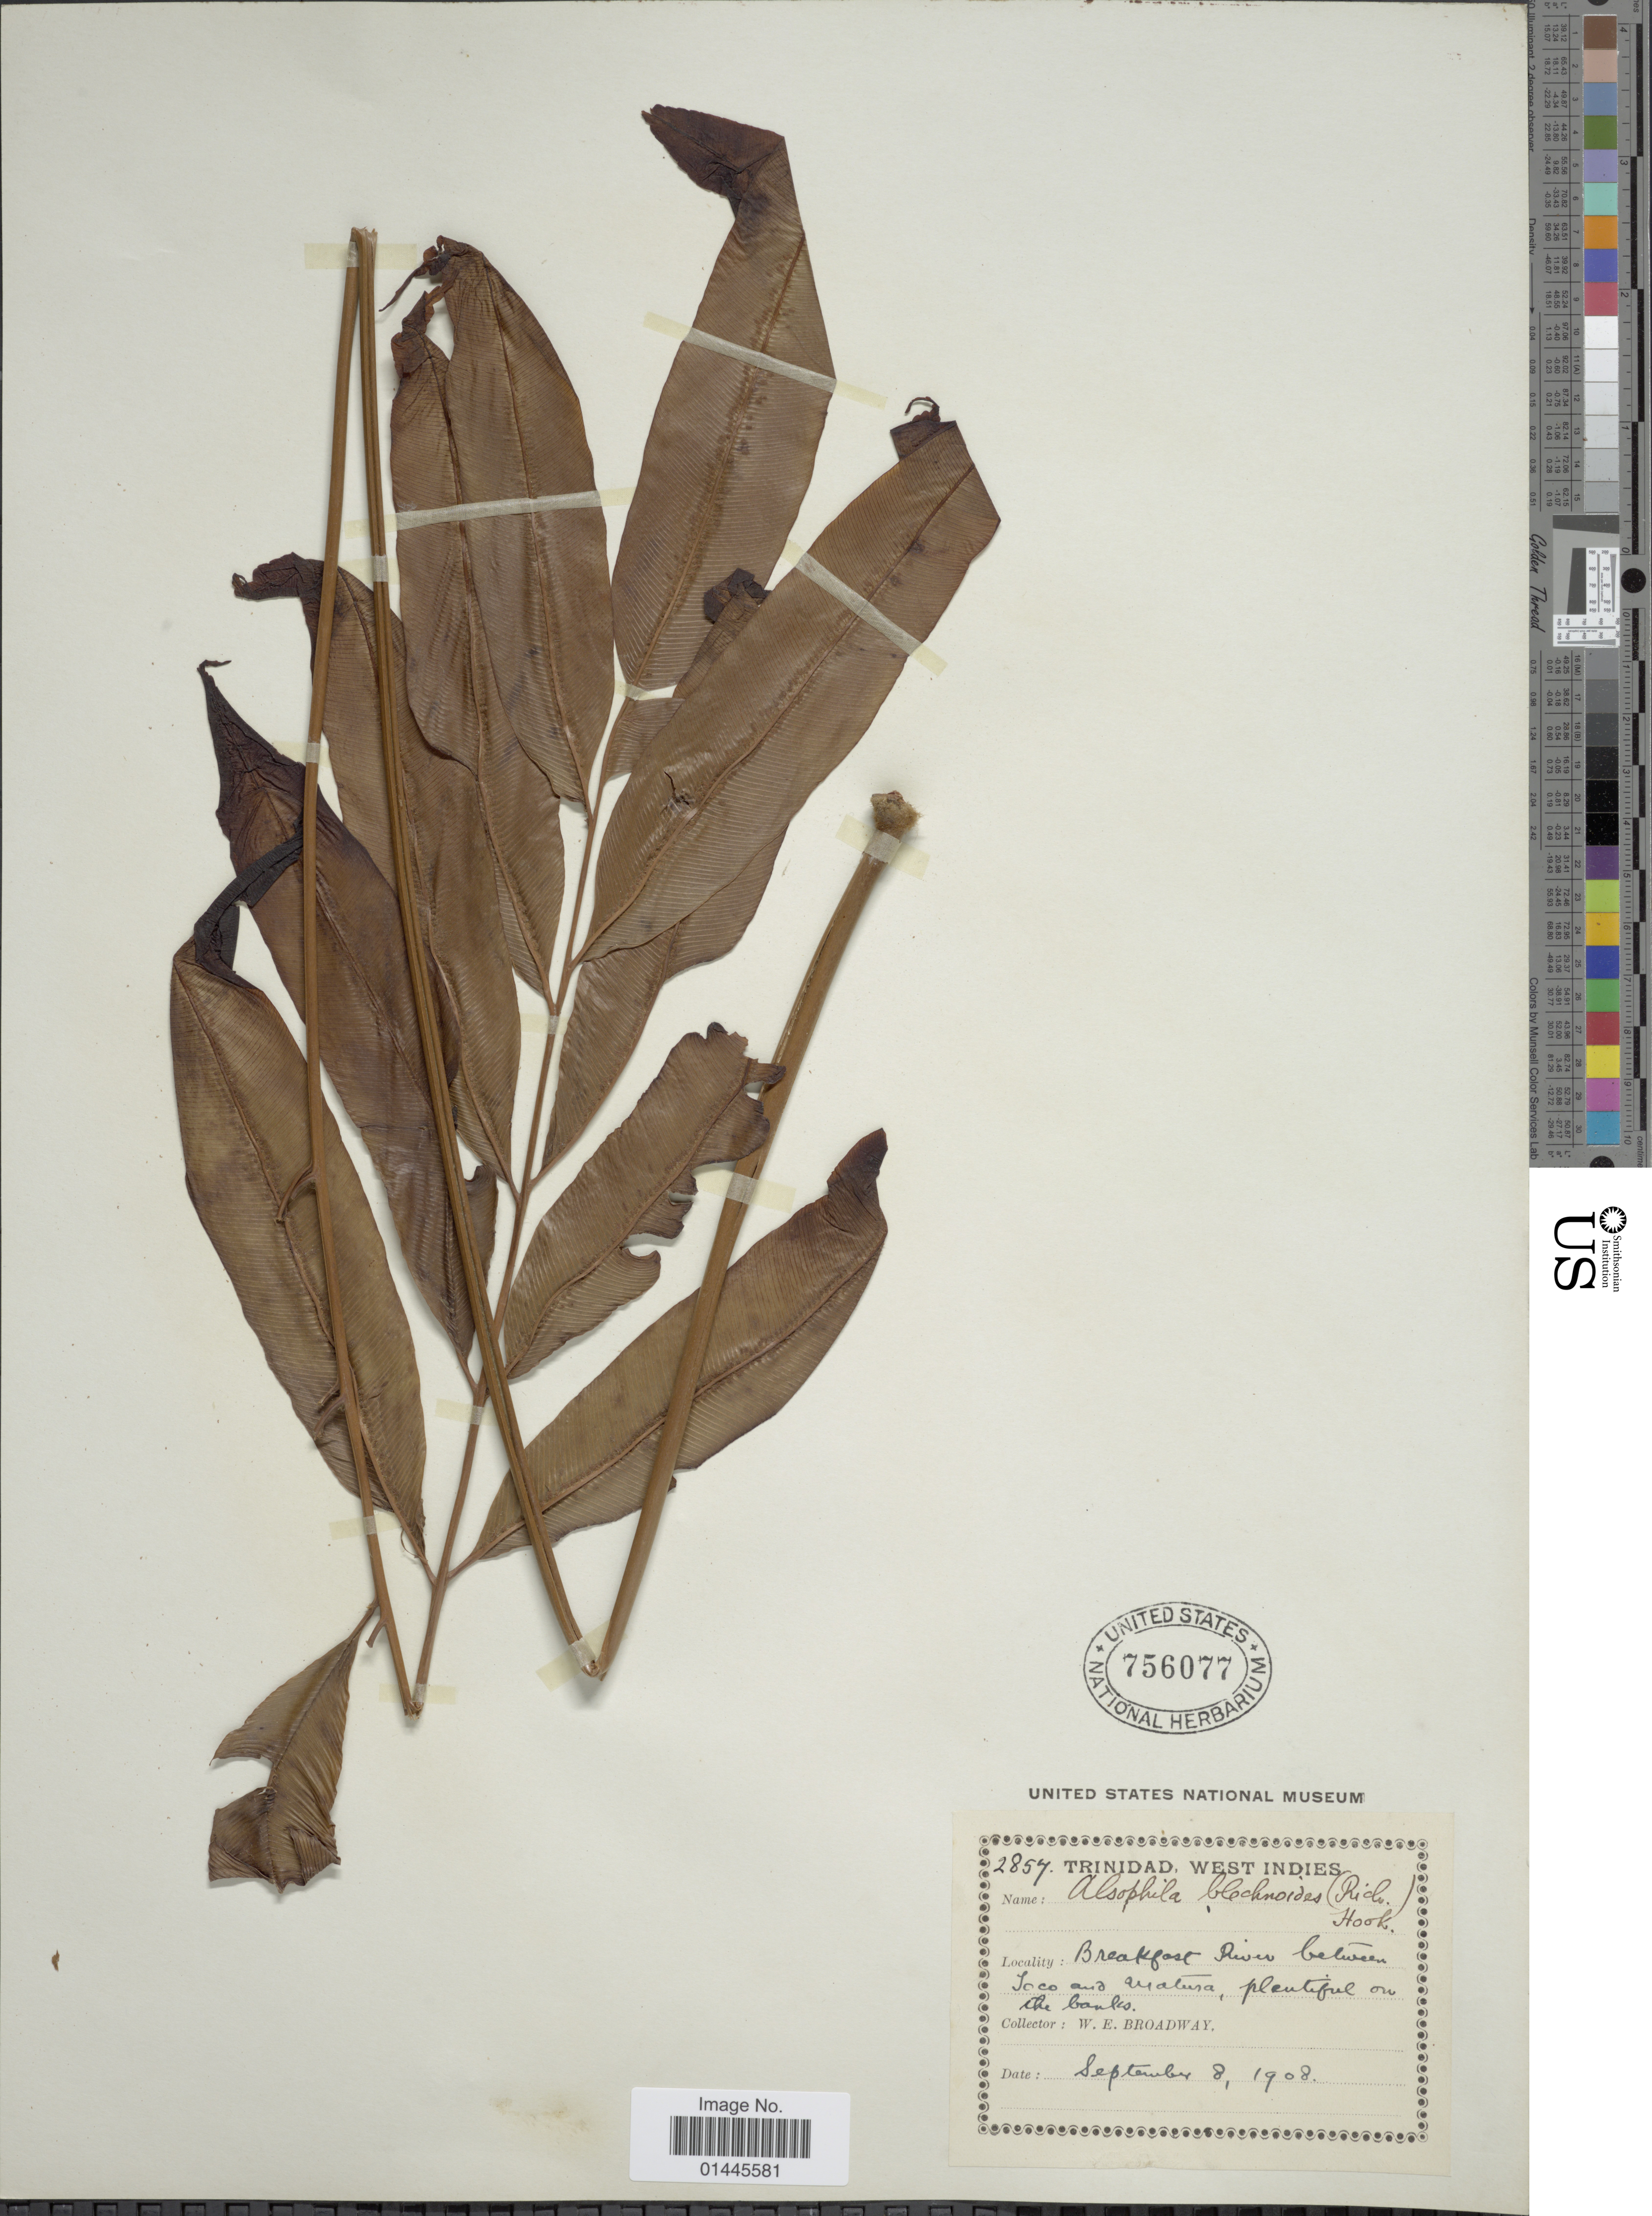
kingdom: Plantae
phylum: Tracheophyta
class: Polypodiopsida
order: Cyatheales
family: Metaxyaceae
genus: Metaxya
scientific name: Metaxya rostrata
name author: (Kunth) C. Presl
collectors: W. E. Broadway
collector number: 2857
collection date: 1908-09-08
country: Trinidad and Tobago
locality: Trinidad, Breakfast River between Toco and Matura, plentiful on the banks.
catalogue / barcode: US 756077